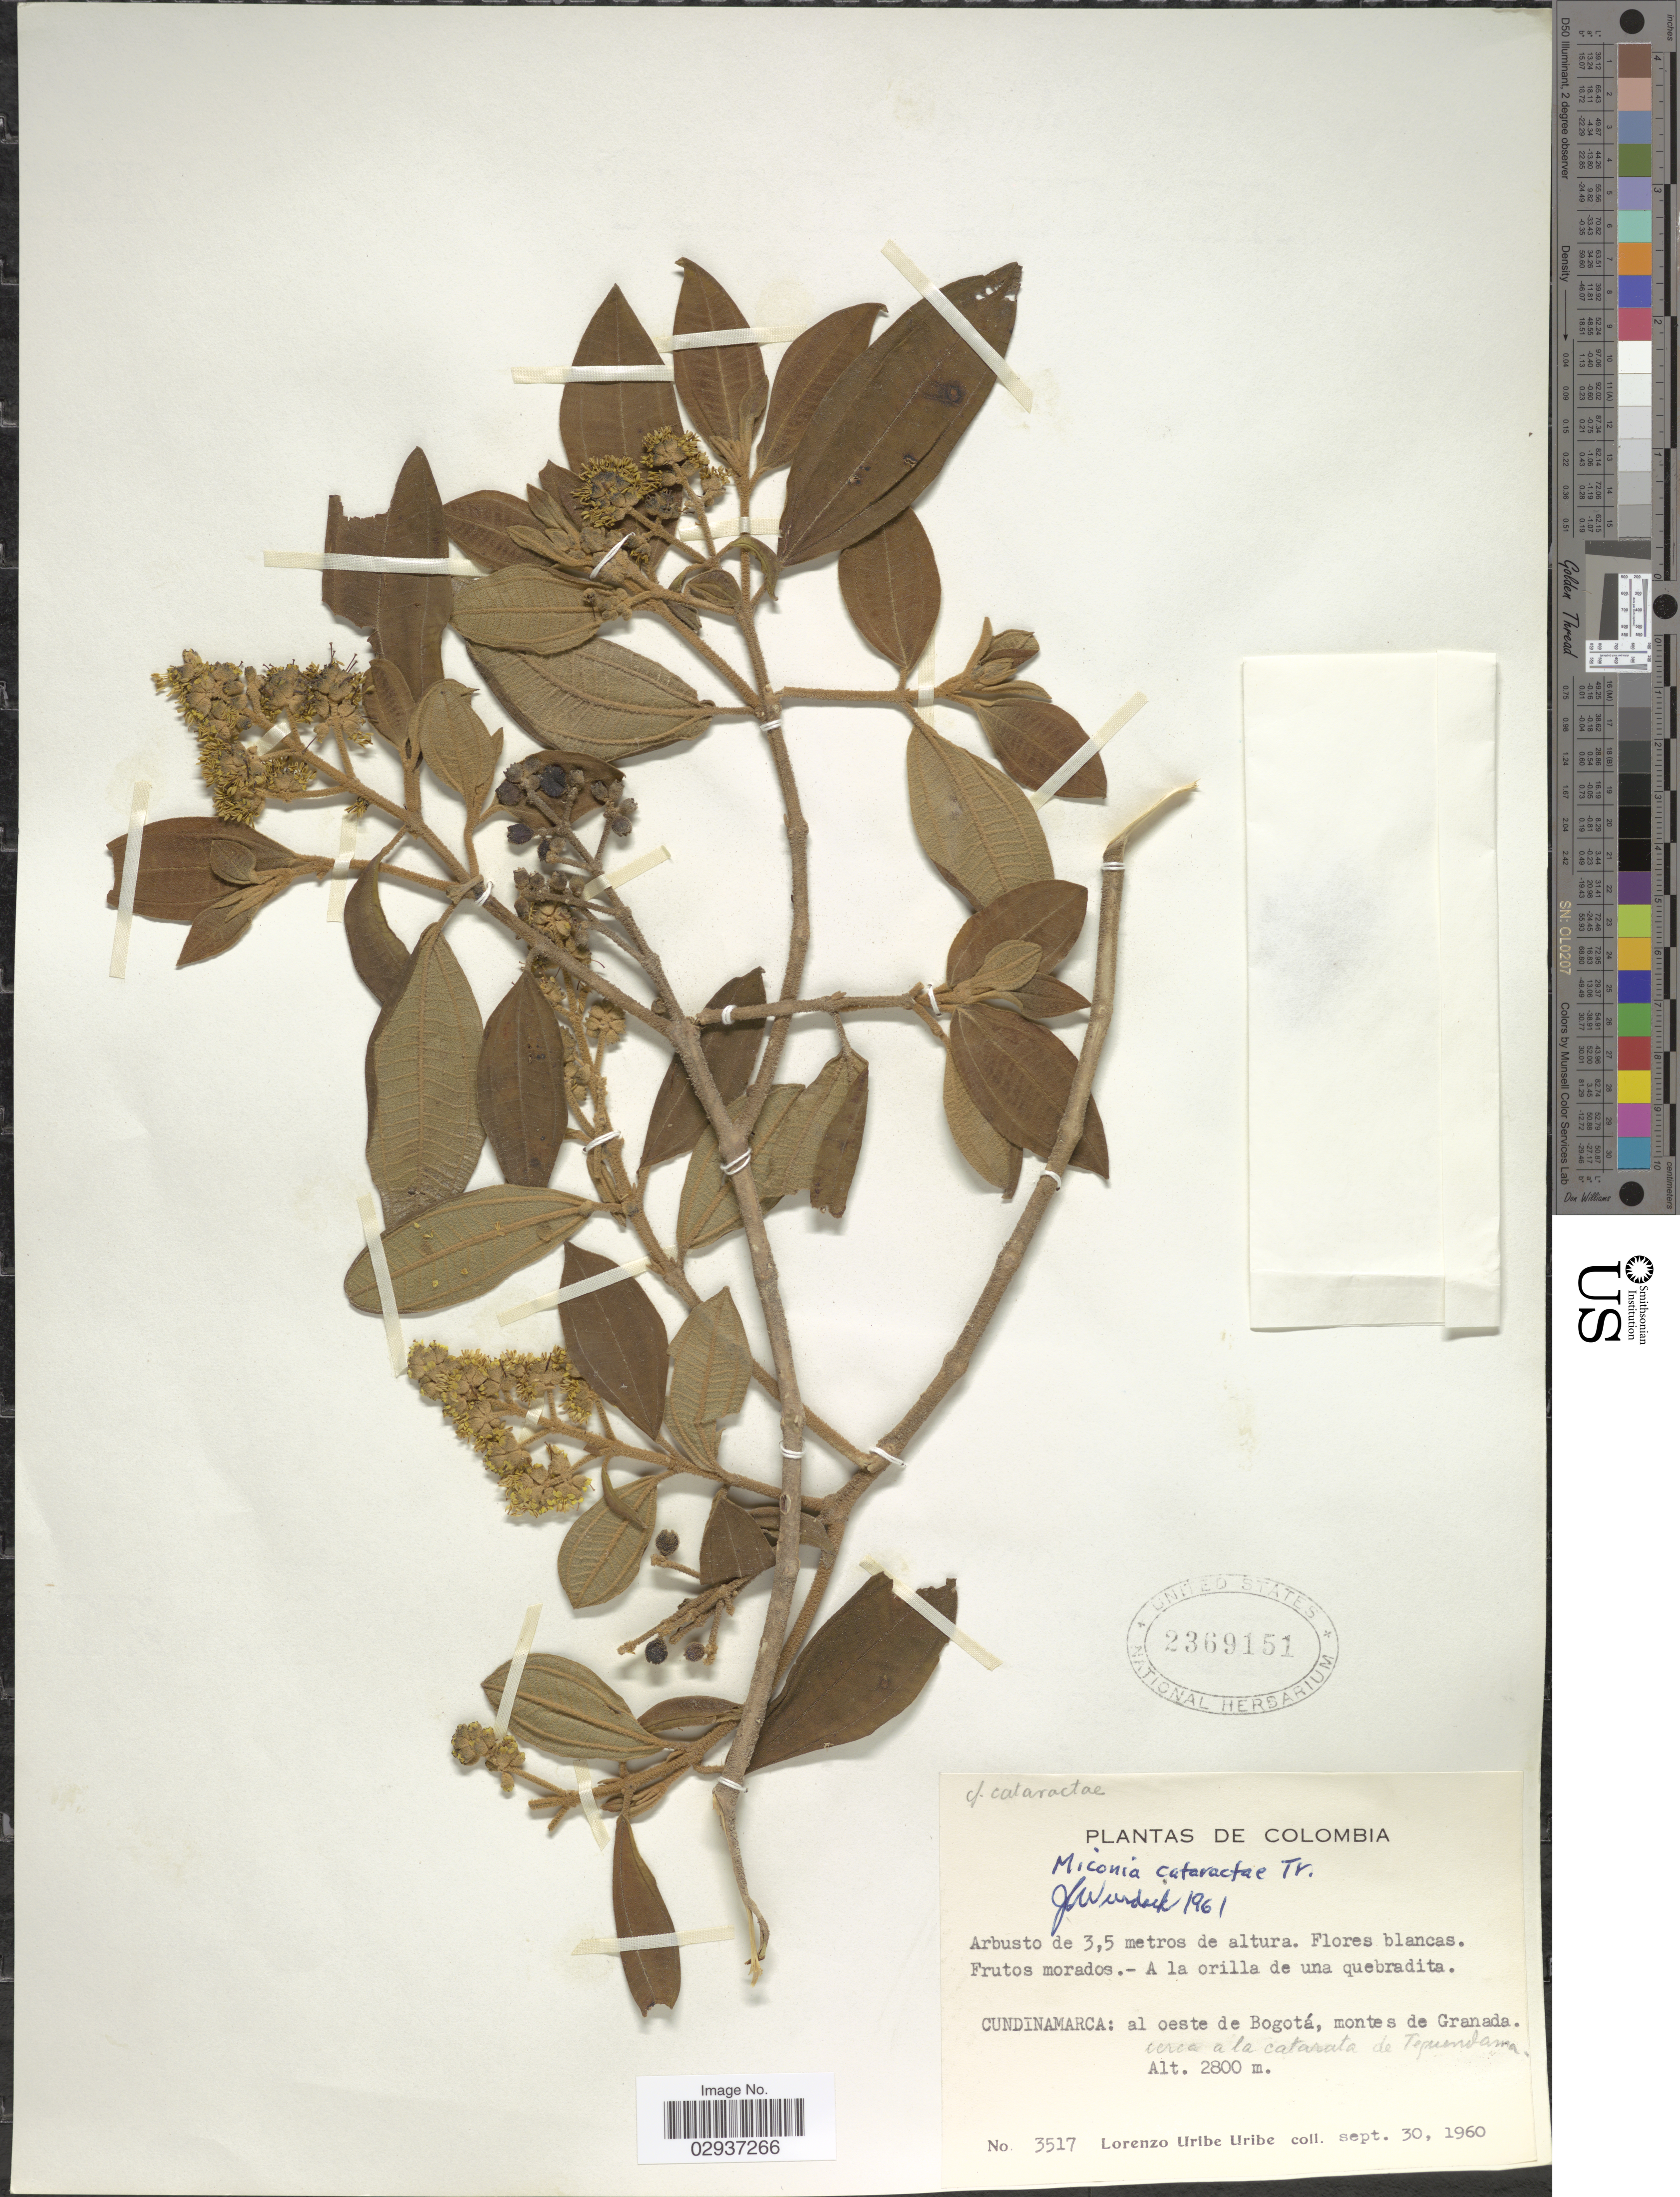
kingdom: Plantae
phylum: Tracheophyta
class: Magnoliopsida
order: Myrtales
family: Melastomataceae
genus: Miconia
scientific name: Miconia cataractae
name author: Triana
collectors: L. Uribe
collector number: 3517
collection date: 1960-09-30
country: Colombia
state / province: Cundinamarca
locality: Cundinamarca: al oeste de Bogotá, montes de Granada. Cerca a la catarata de Tequendama.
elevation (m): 2800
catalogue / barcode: US 2369151